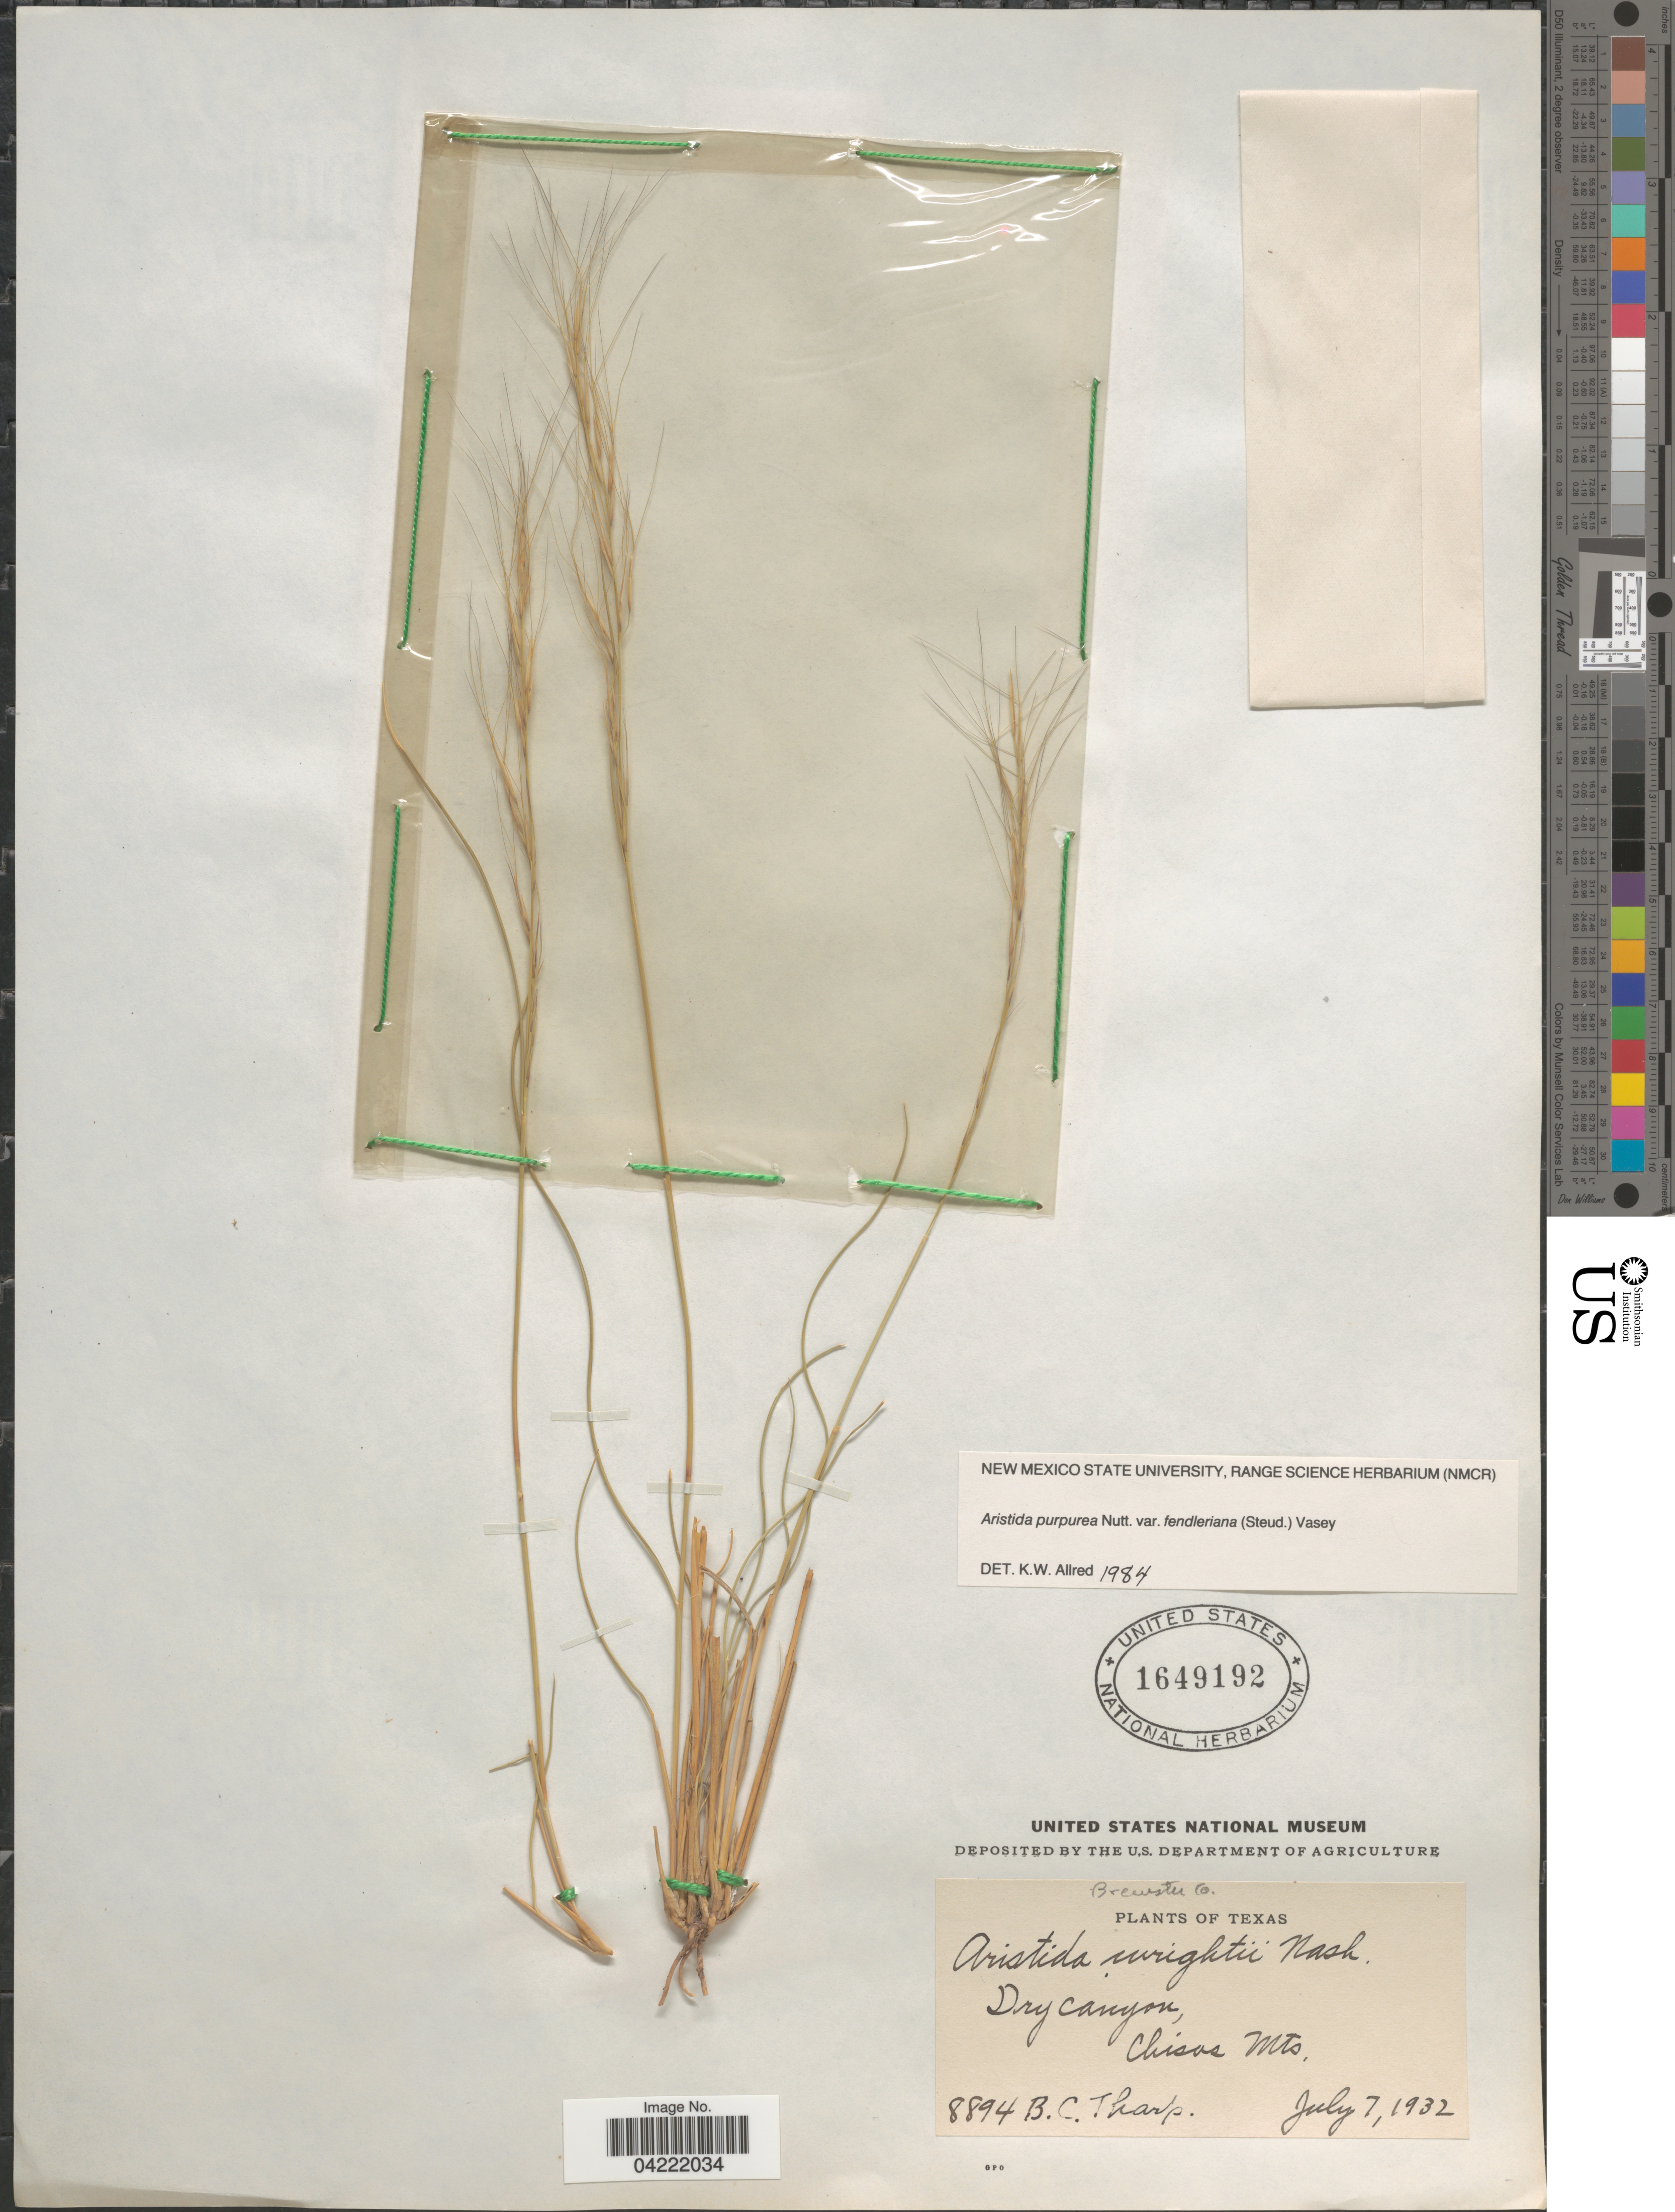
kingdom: Plantae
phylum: Tracheophyta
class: Liliopsida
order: Poales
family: Poaceae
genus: Aristida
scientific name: Aristida purpurea var. fendleriana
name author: (Steud.) Vasey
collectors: B. C. Tharp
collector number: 8894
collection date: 1932-07-07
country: United States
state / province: Texas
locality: Brewster Co. Dry Canyon, Chisos Mts.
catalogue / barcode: US 1649192